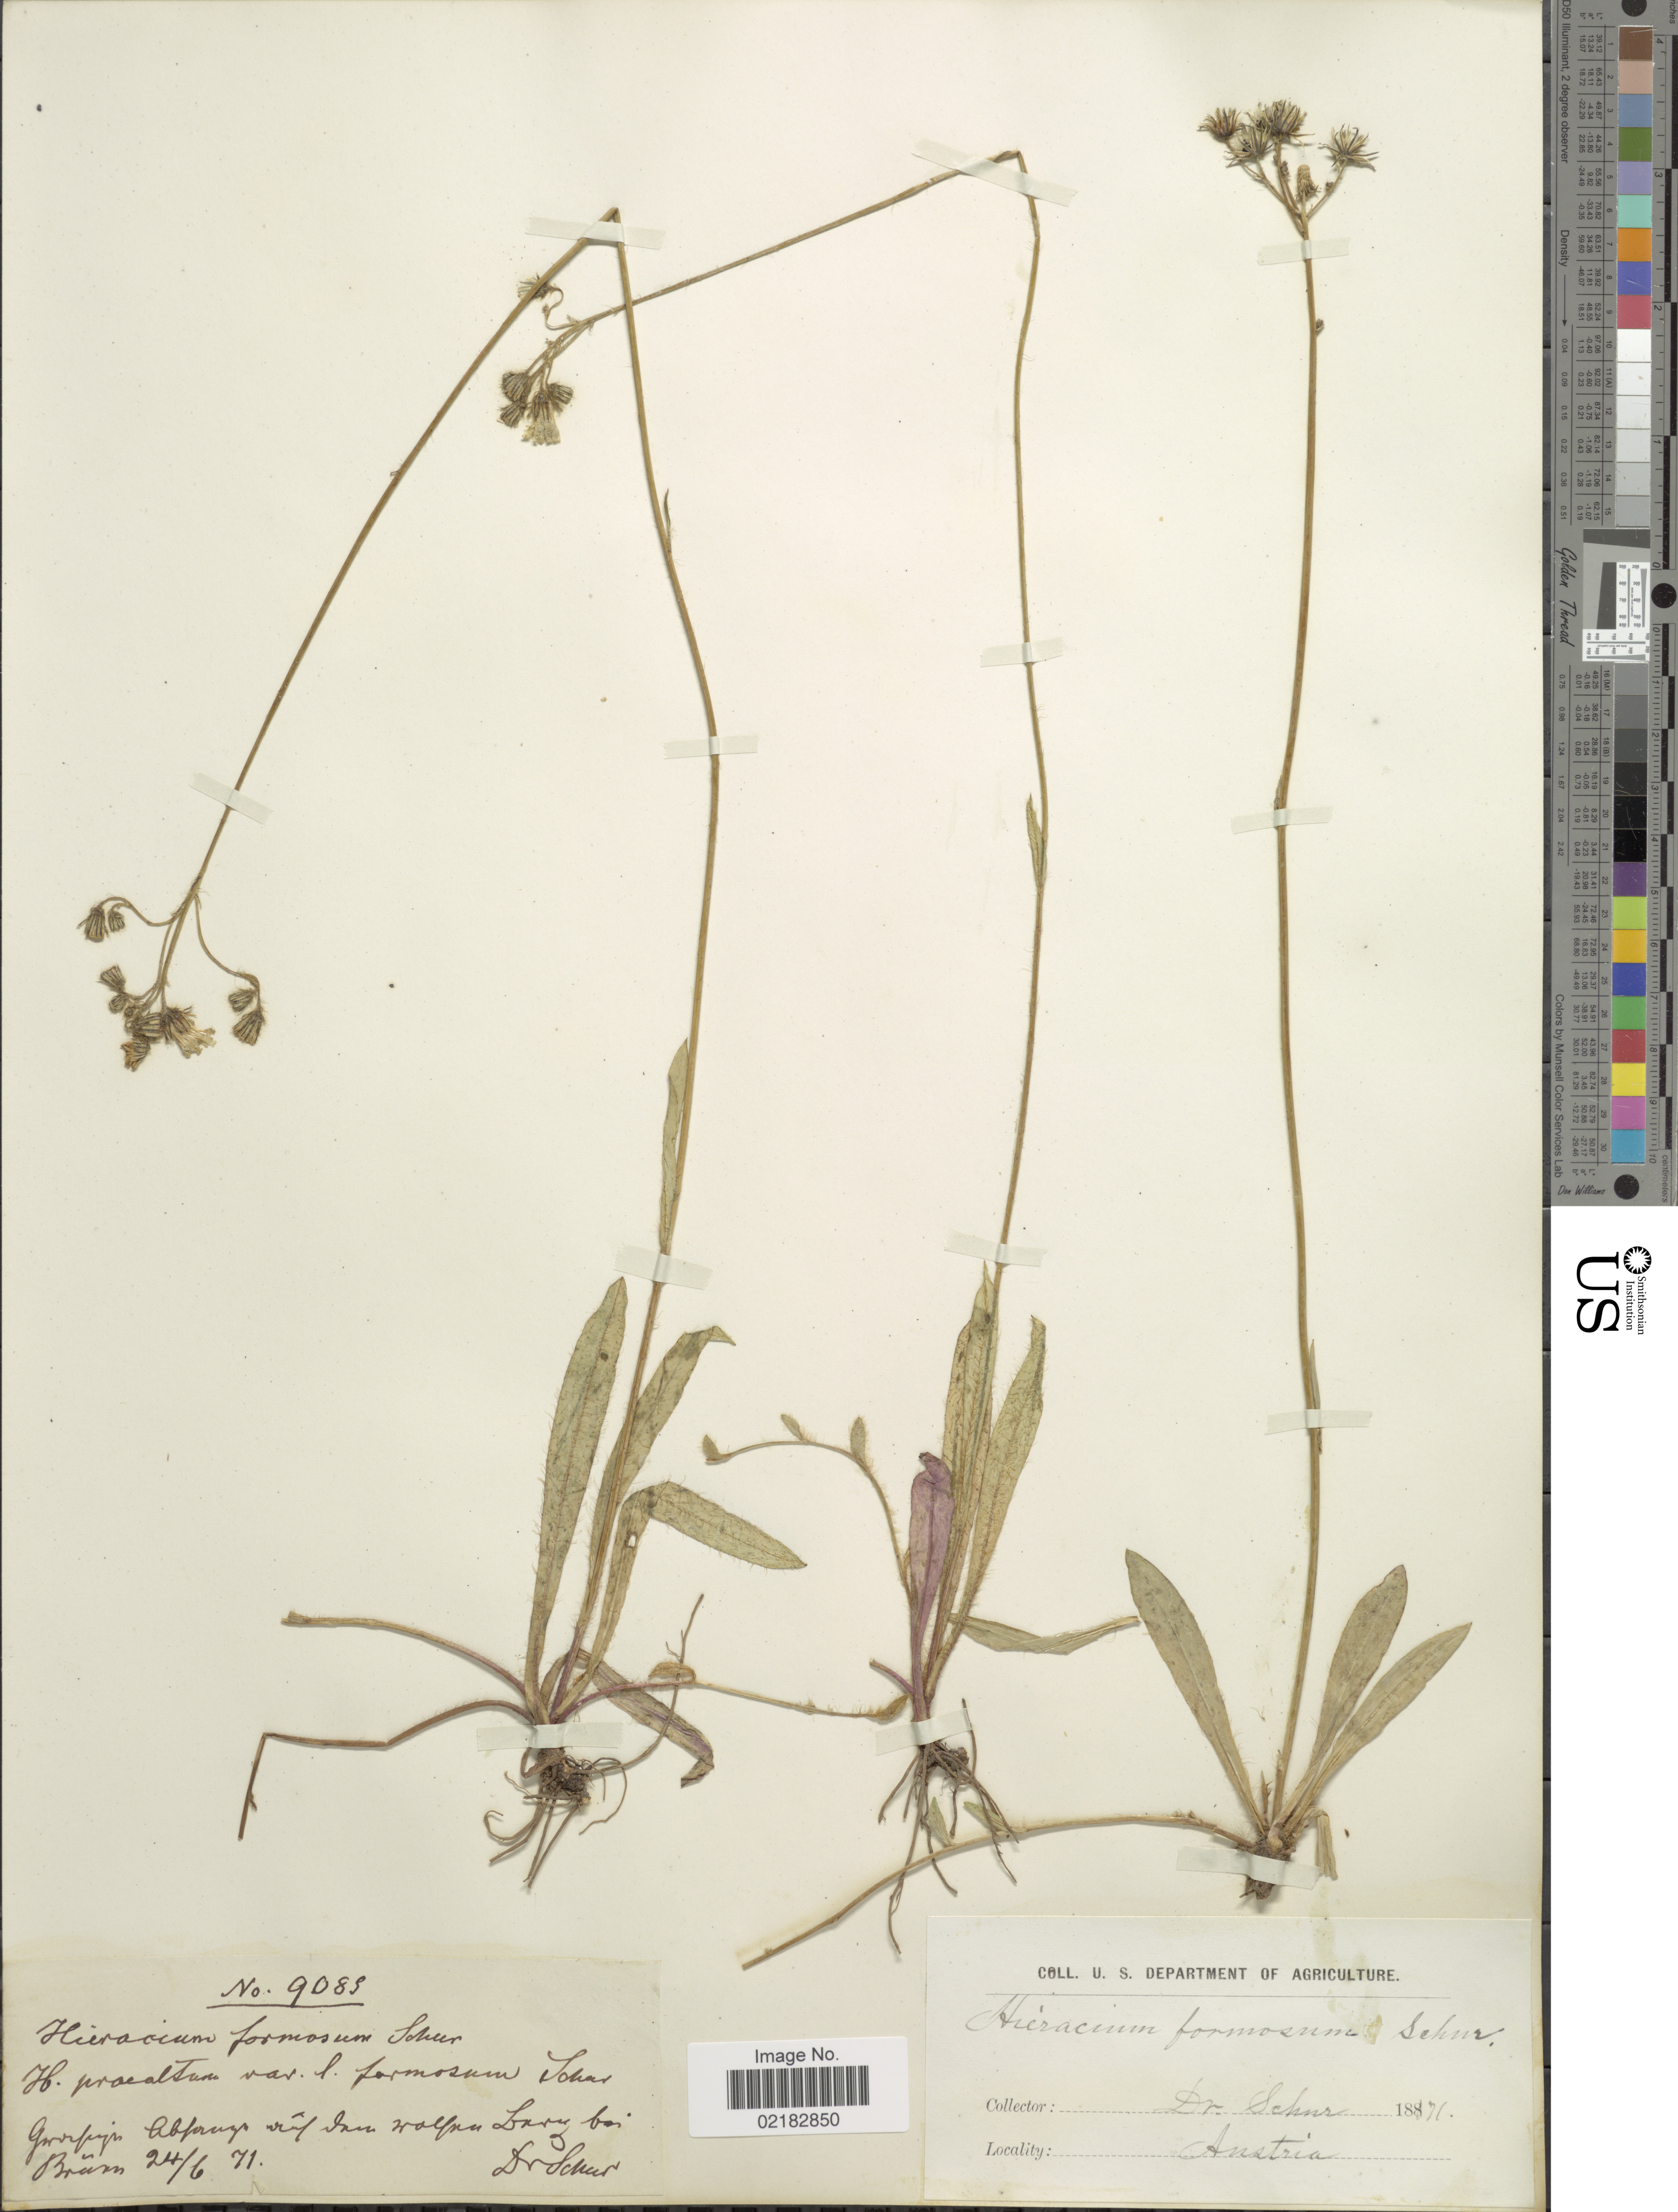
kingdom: Plantae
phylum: Tracheophyta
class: Magnoliopsida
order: Asterales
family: Asteraceae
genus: Hieracium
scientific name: Hieracium repandulare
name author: Druce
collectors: Schur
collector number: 9089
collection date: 1871-06-24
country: Austria